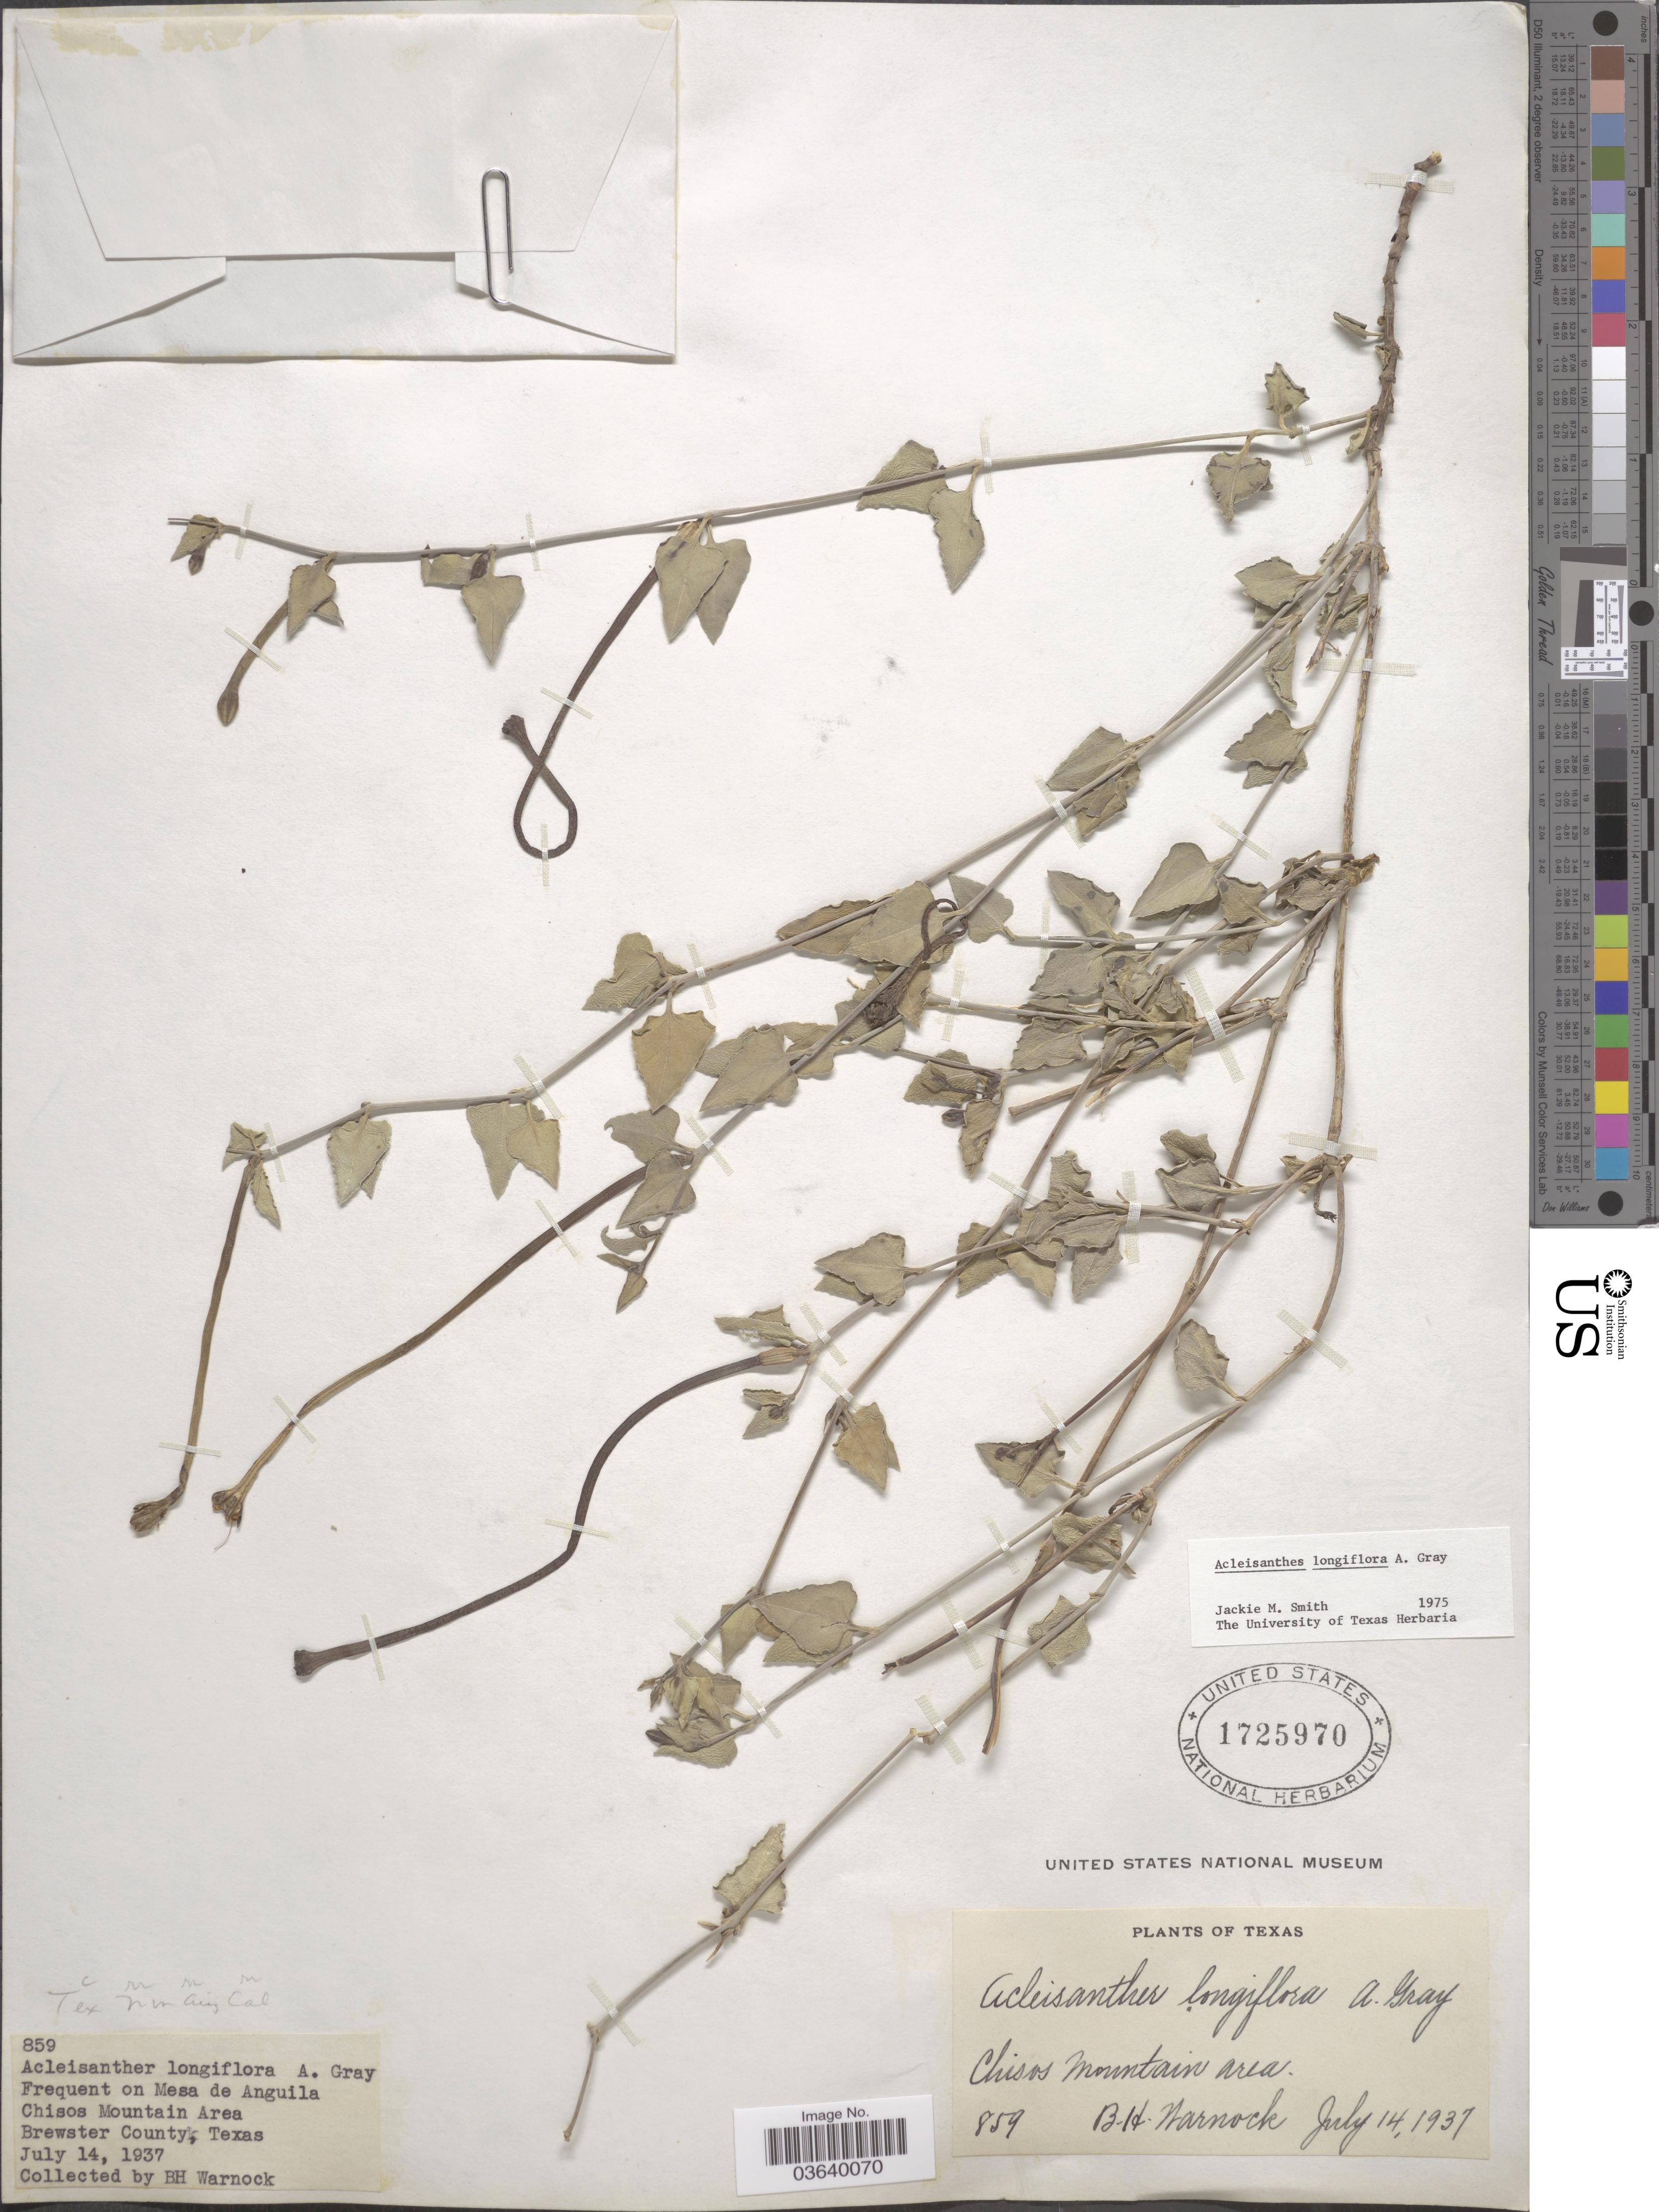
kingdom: Plantae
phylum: Tracheophyta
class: Magnoliopsida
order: Caryophyllales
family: Nyctaginaceae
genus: Acleisanthes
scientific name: Acleisanthes longiflora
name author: A. Gray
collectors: B. H. Warnock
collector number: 859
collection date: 1937-07-14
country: United States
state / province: Texas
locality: On Mesa de Anguila. Chisos Mountain Area. Brewster County.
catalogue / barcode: US 1725970